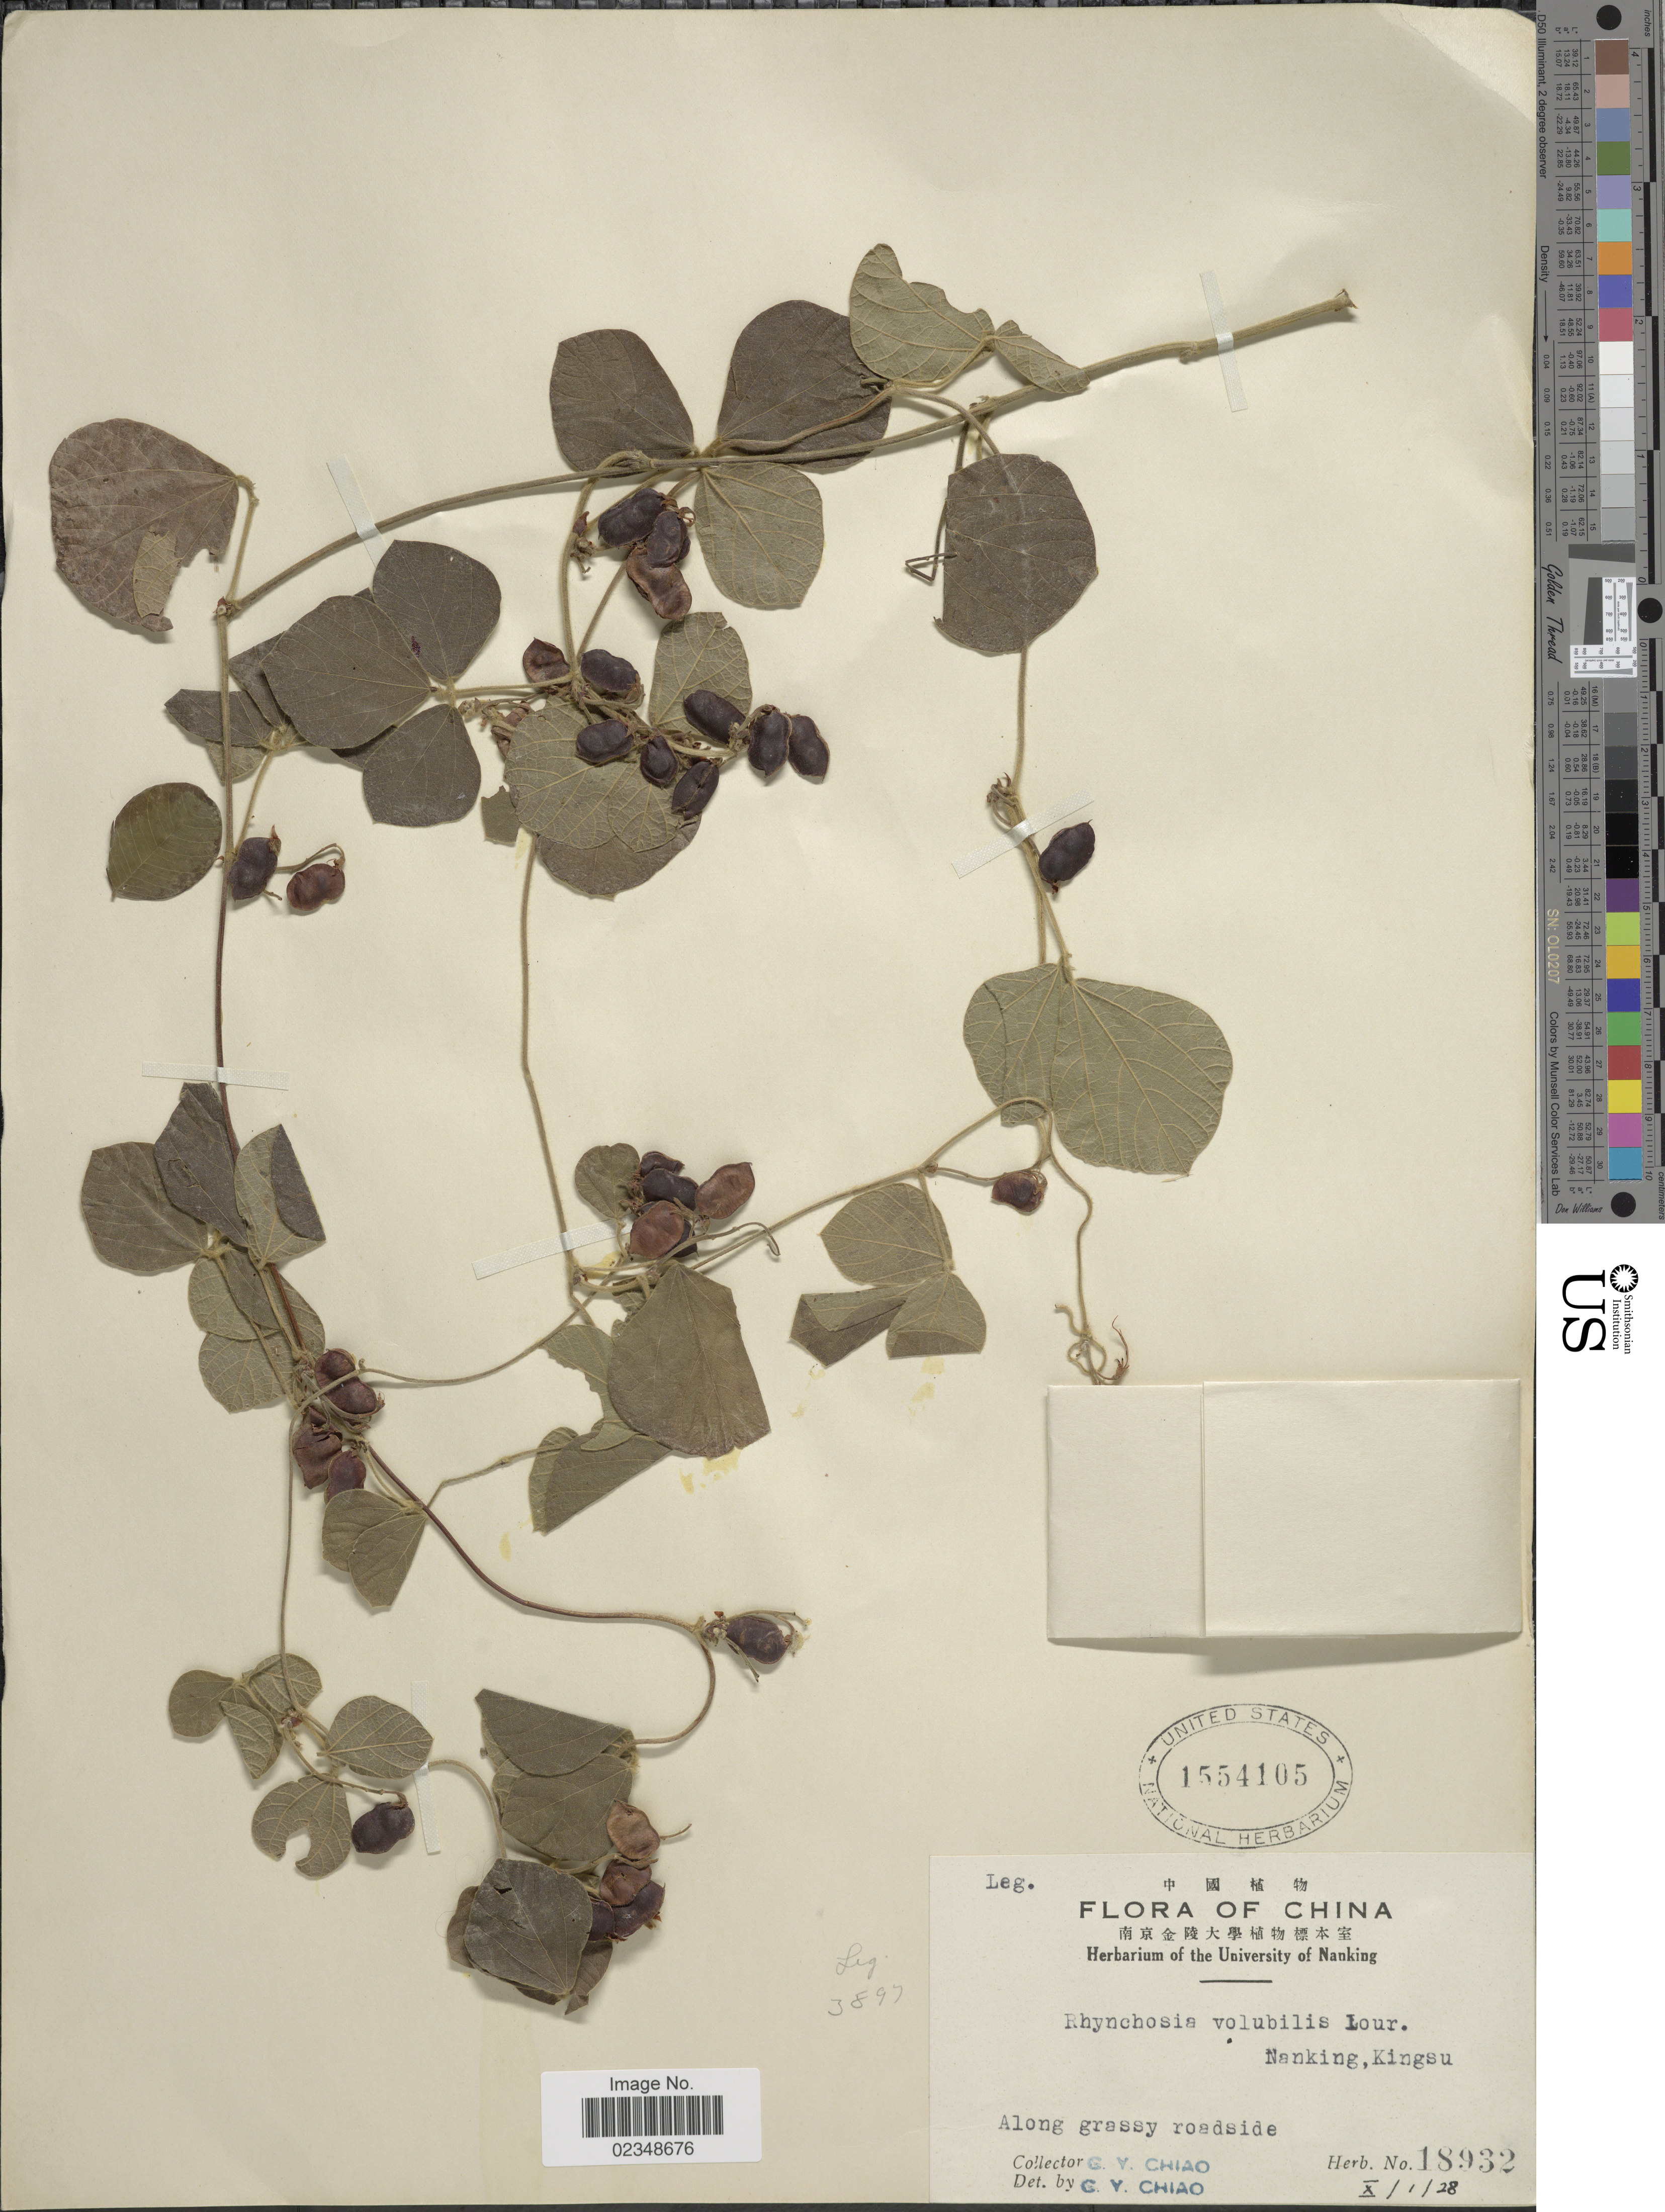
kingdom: Plantae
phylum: Tracheophyta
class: Magnoliopsida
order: Fabales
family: Fabaceae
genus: Rhynchosia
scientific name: Rhynchosia volubilis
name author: (Michx.) Wood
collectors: C. Y. Chiao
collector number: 18932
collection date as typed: Transcribed d/m/y: 1/10/28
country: China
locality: Nanking, Kingsu, Along grassy roadside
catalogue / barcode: US 1554105